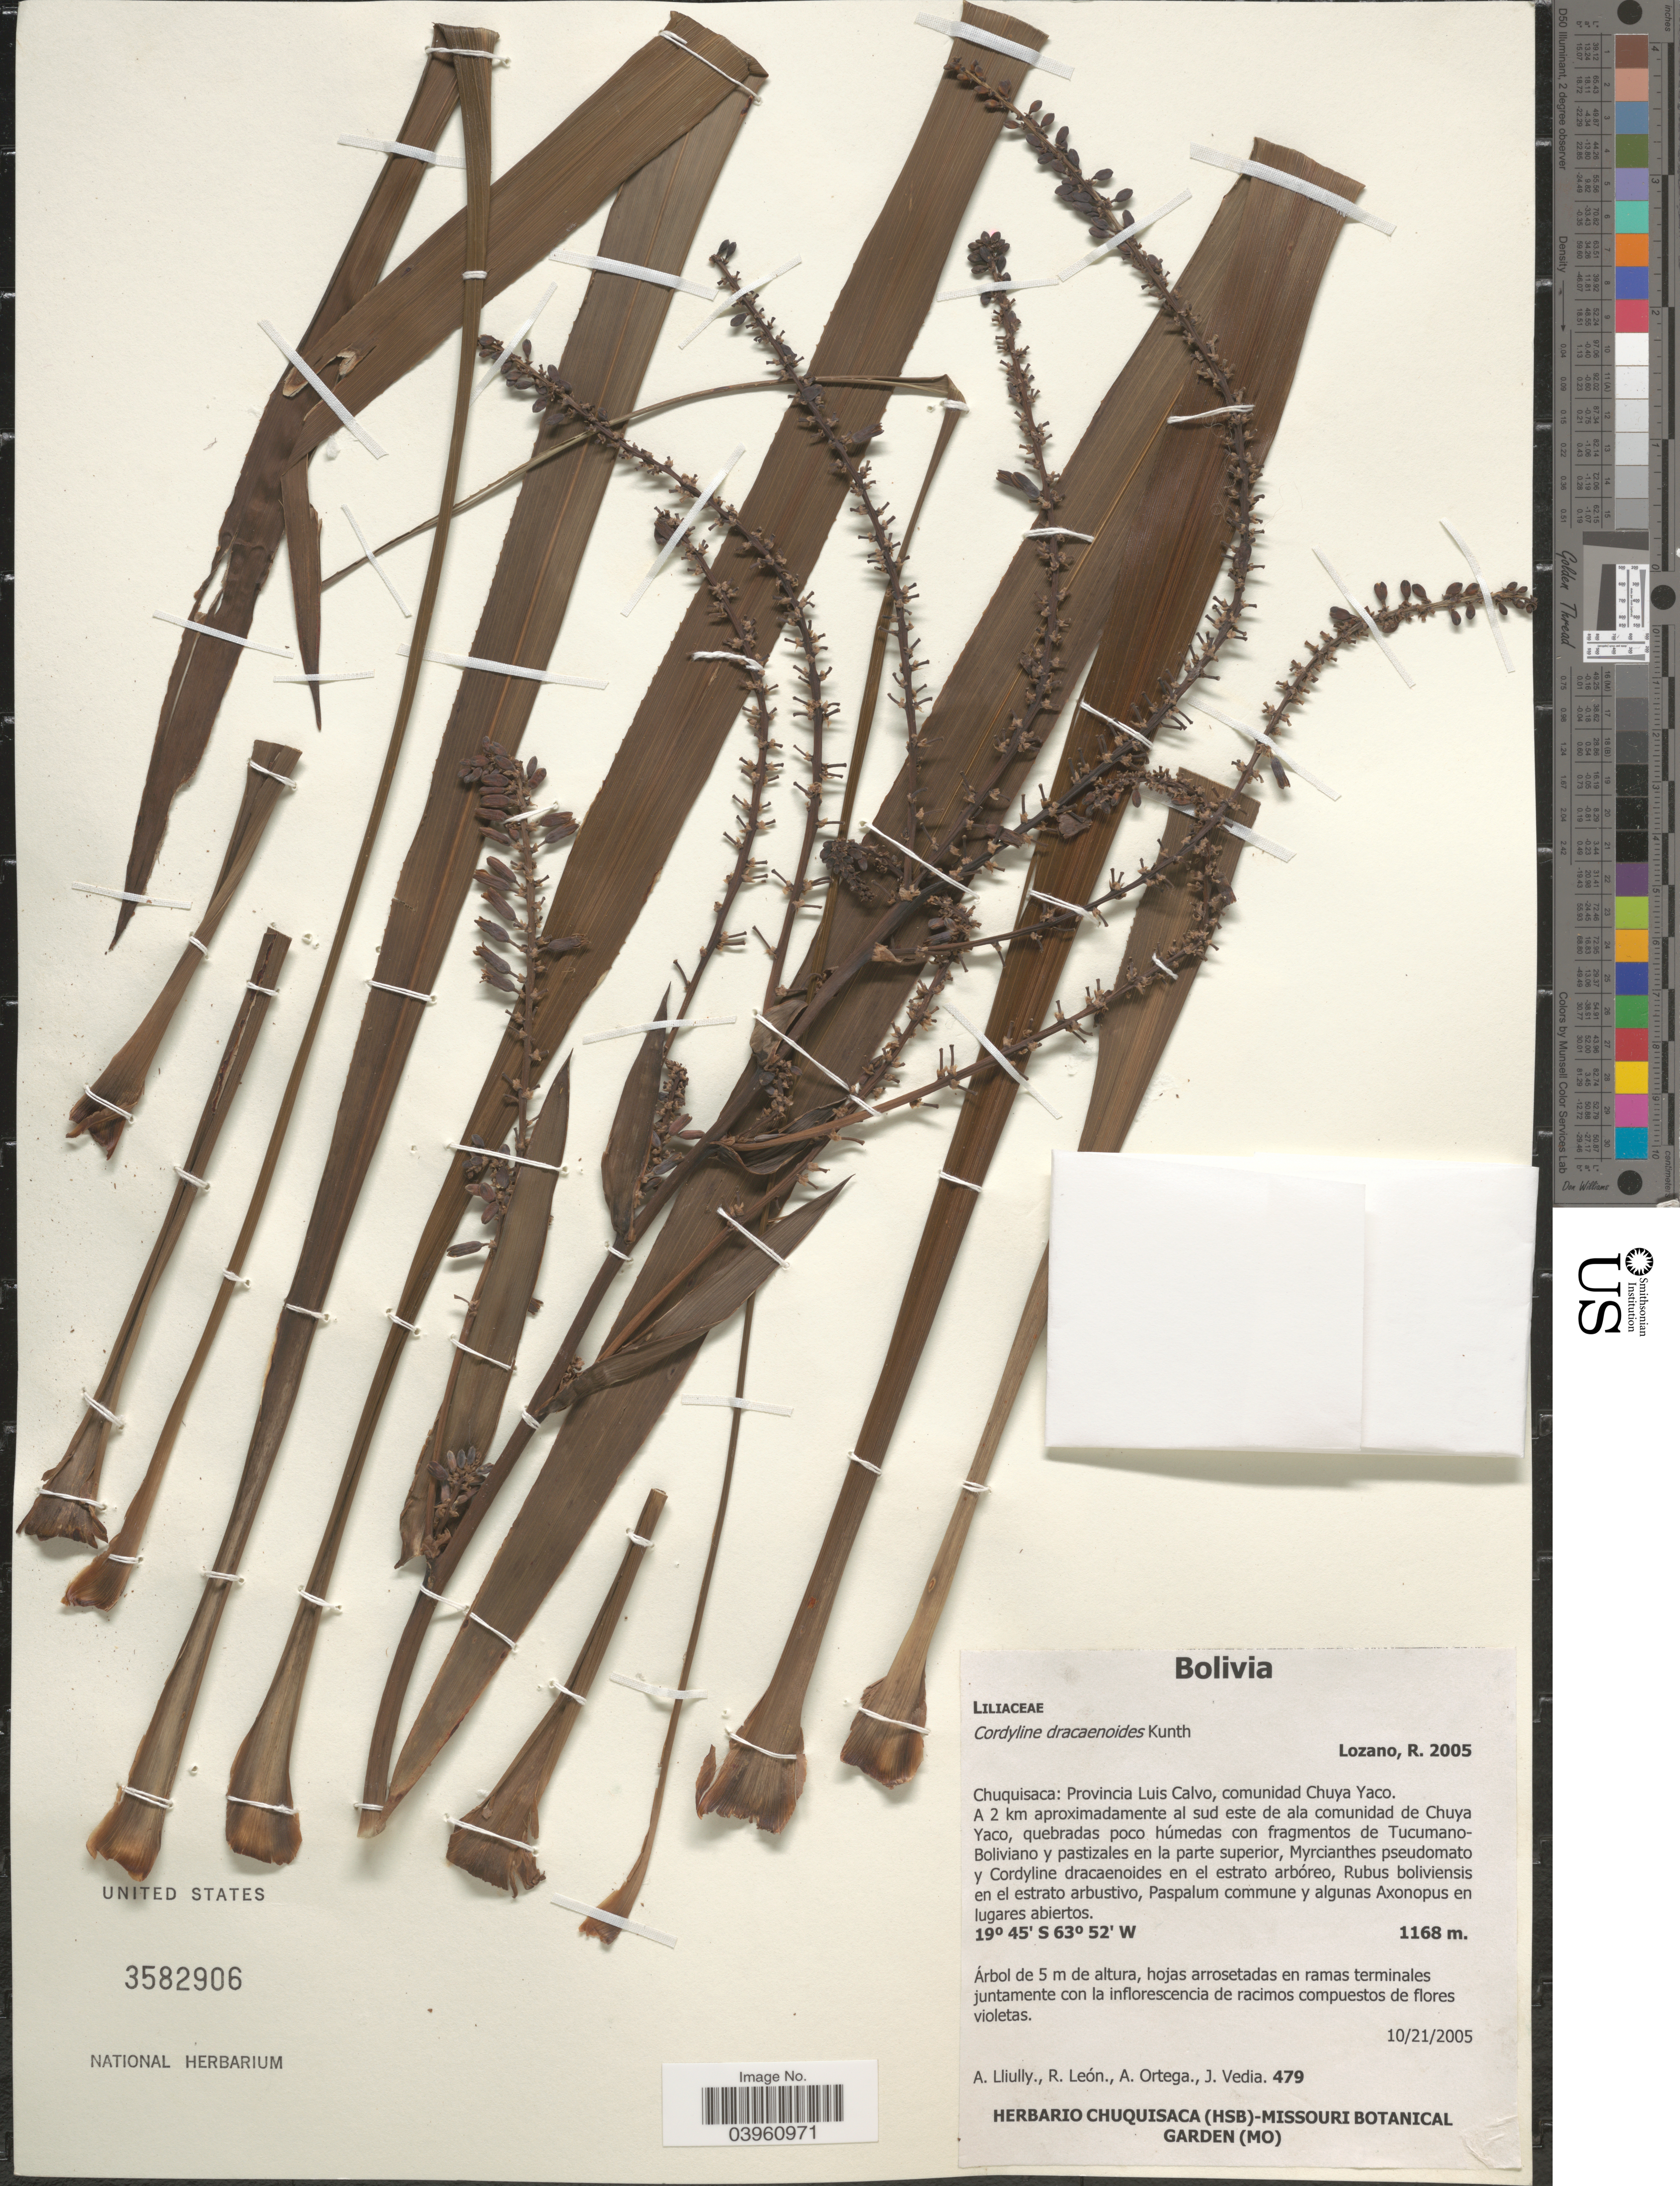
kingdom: Plantae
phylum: Tracheophyta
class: Liliopsida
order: Asparagales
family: Asparagaceae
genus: Cordyline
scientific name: Cordyline dracaenoides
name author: Kunth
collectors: A. Lliully, R. León, A. Ortega & J. Vedia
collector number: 479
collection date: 2005-10-21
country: Bolivia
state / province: Chuquisaca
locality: Provincia Luis Calvo, cumunidad Chuya Yaco. A 2 km aproximadamente al sud este de ala comunidad de Chuya Yaco, quebradas poco húmedas con fragmentos de Tucumano-Boliviano y pastizales en la parte superior.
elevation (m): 1168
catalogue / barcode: US 3582906